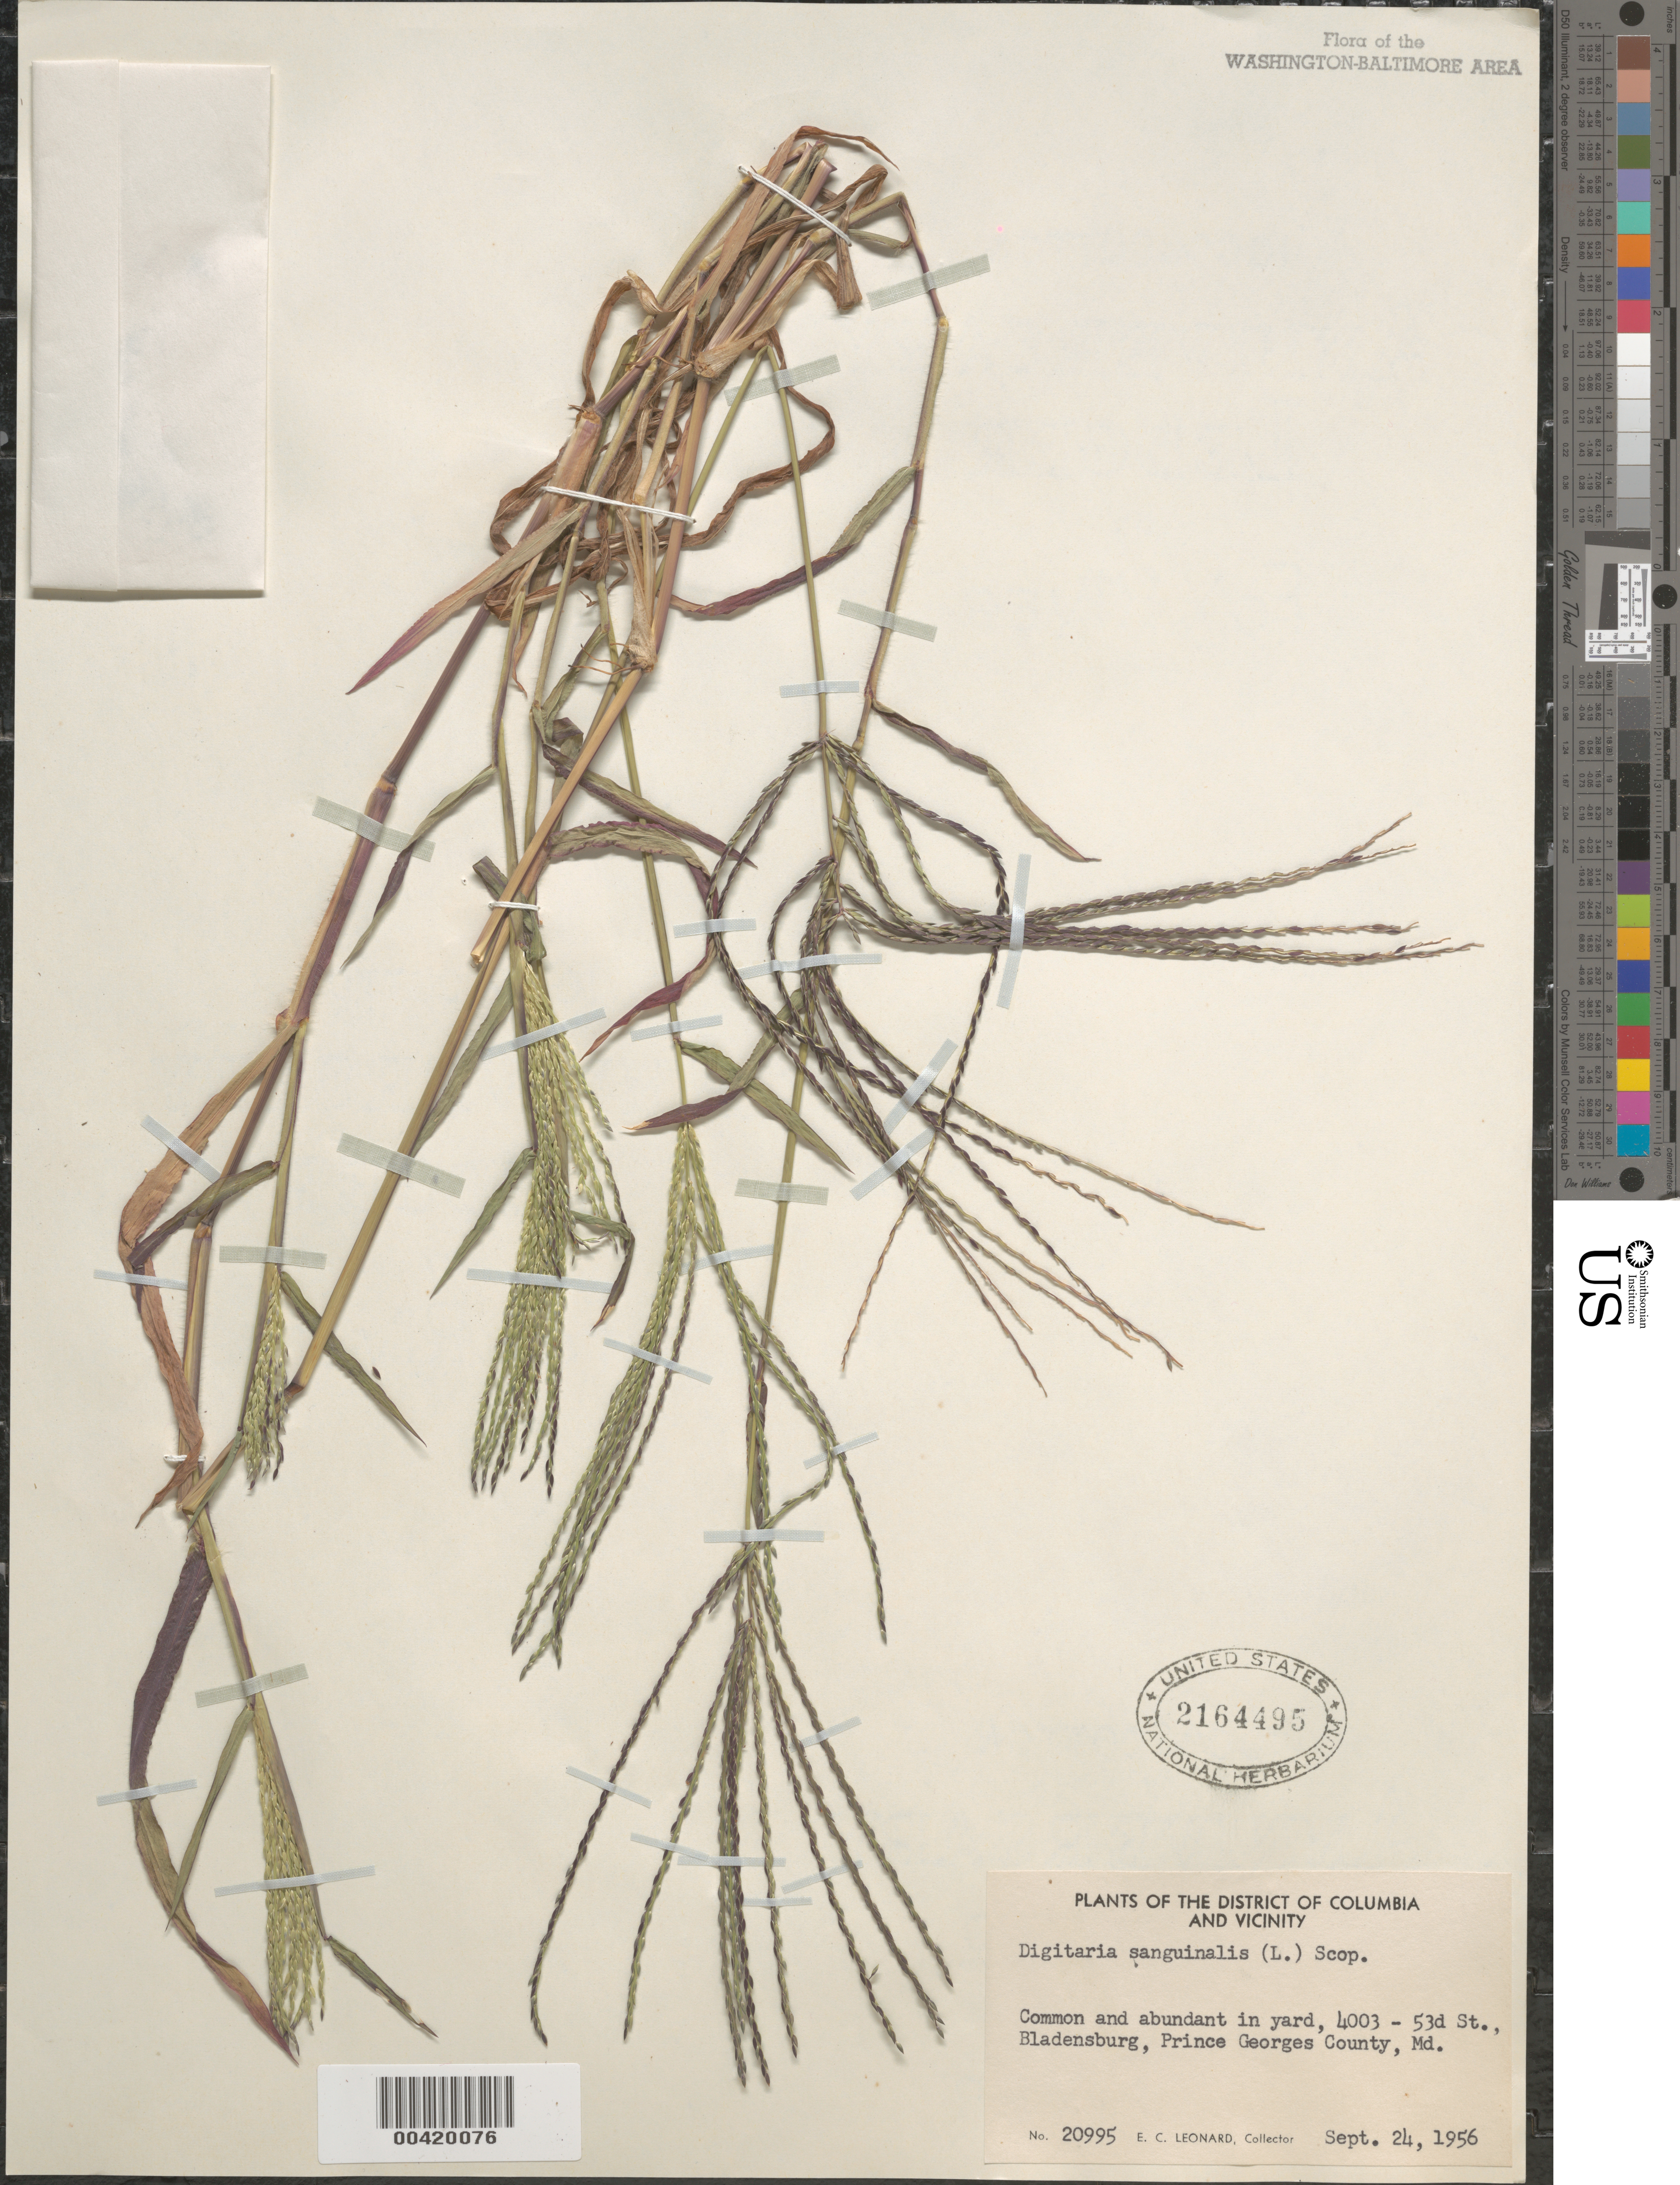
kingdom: Plantae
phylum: Tracheophyta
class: Liliopsida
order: Poales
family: Poaceae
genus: Digitaria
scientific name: Digitaria sanguinalis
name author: (L.) Scop.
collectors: E. C. Leonard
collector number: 20995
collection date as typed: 24 Sep 1956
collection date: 1956-09-24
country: United States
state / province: Maryland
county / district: Prince George's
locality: Bladensburg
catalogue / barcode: US 2164495